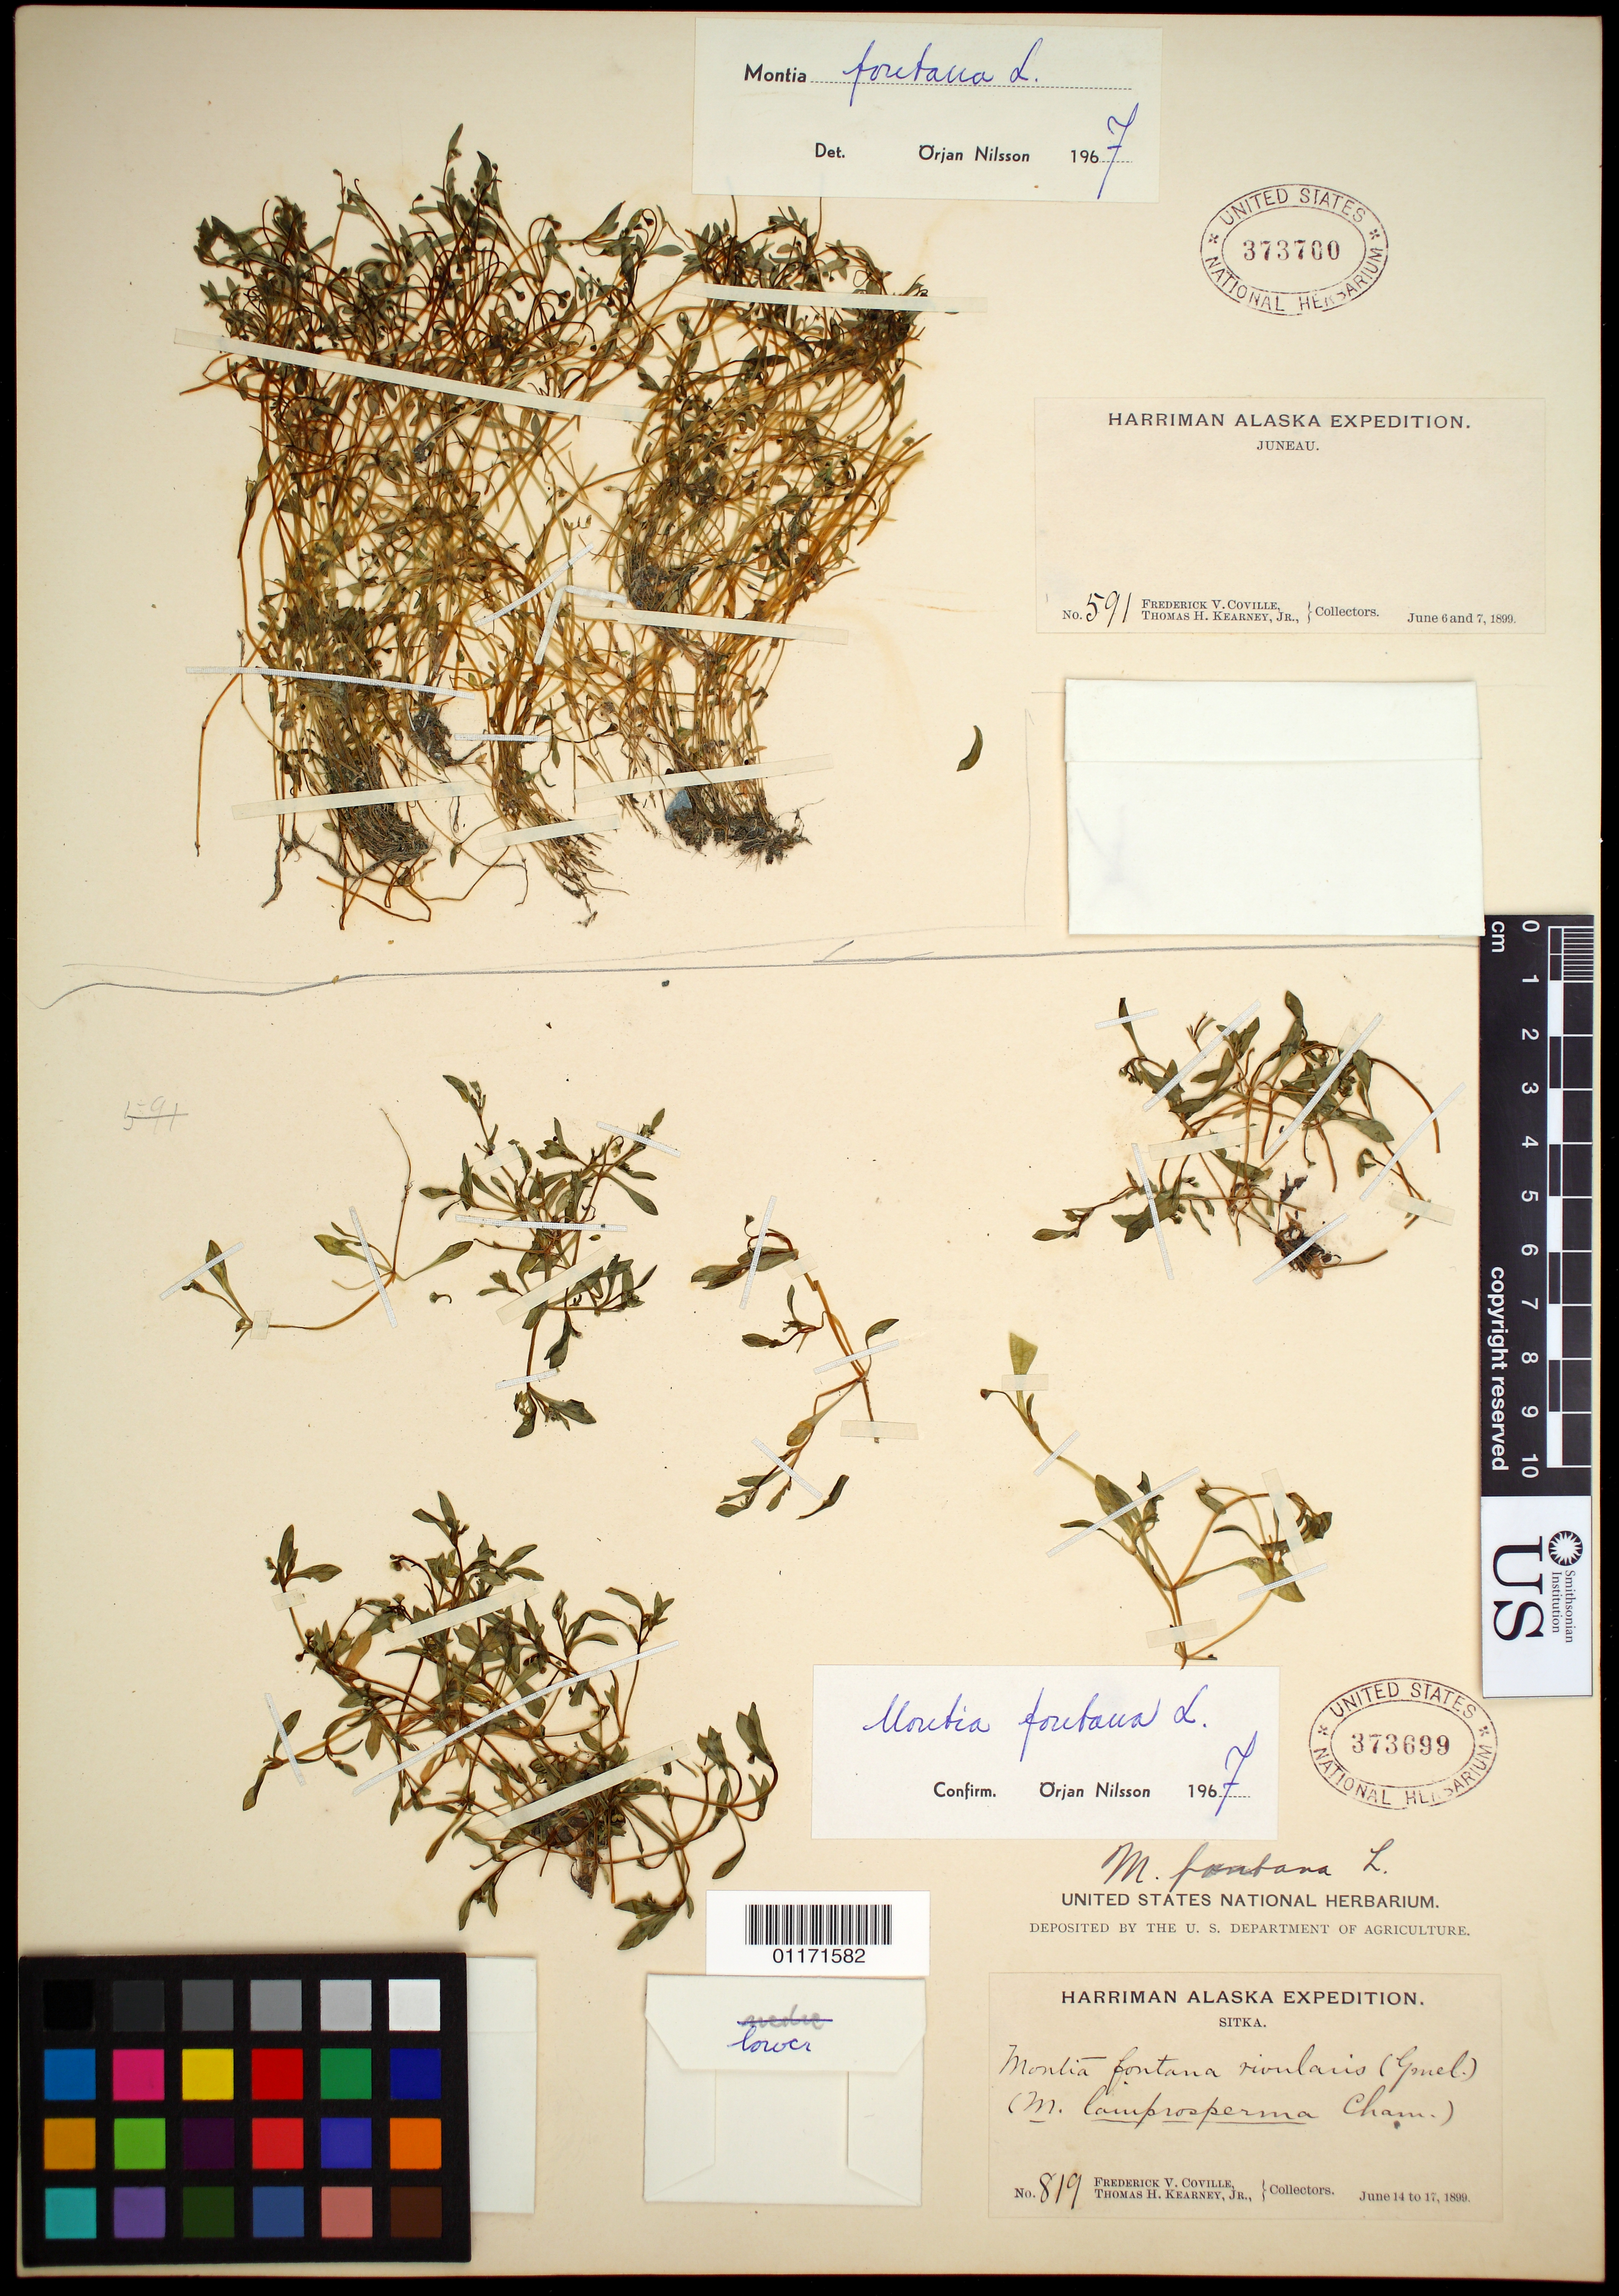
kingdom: Plantae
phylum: Tracheophyta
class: Magnoliopsida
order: Caryophyllales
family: Montiaceae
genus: Montia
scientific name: Montia fontana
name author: L.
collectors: F. V. Coville & T. H. Kearney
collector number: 819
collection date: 1899-06-14/1899-06-17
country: United States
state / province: Alaska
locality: Sitka.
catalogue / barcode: US 373699